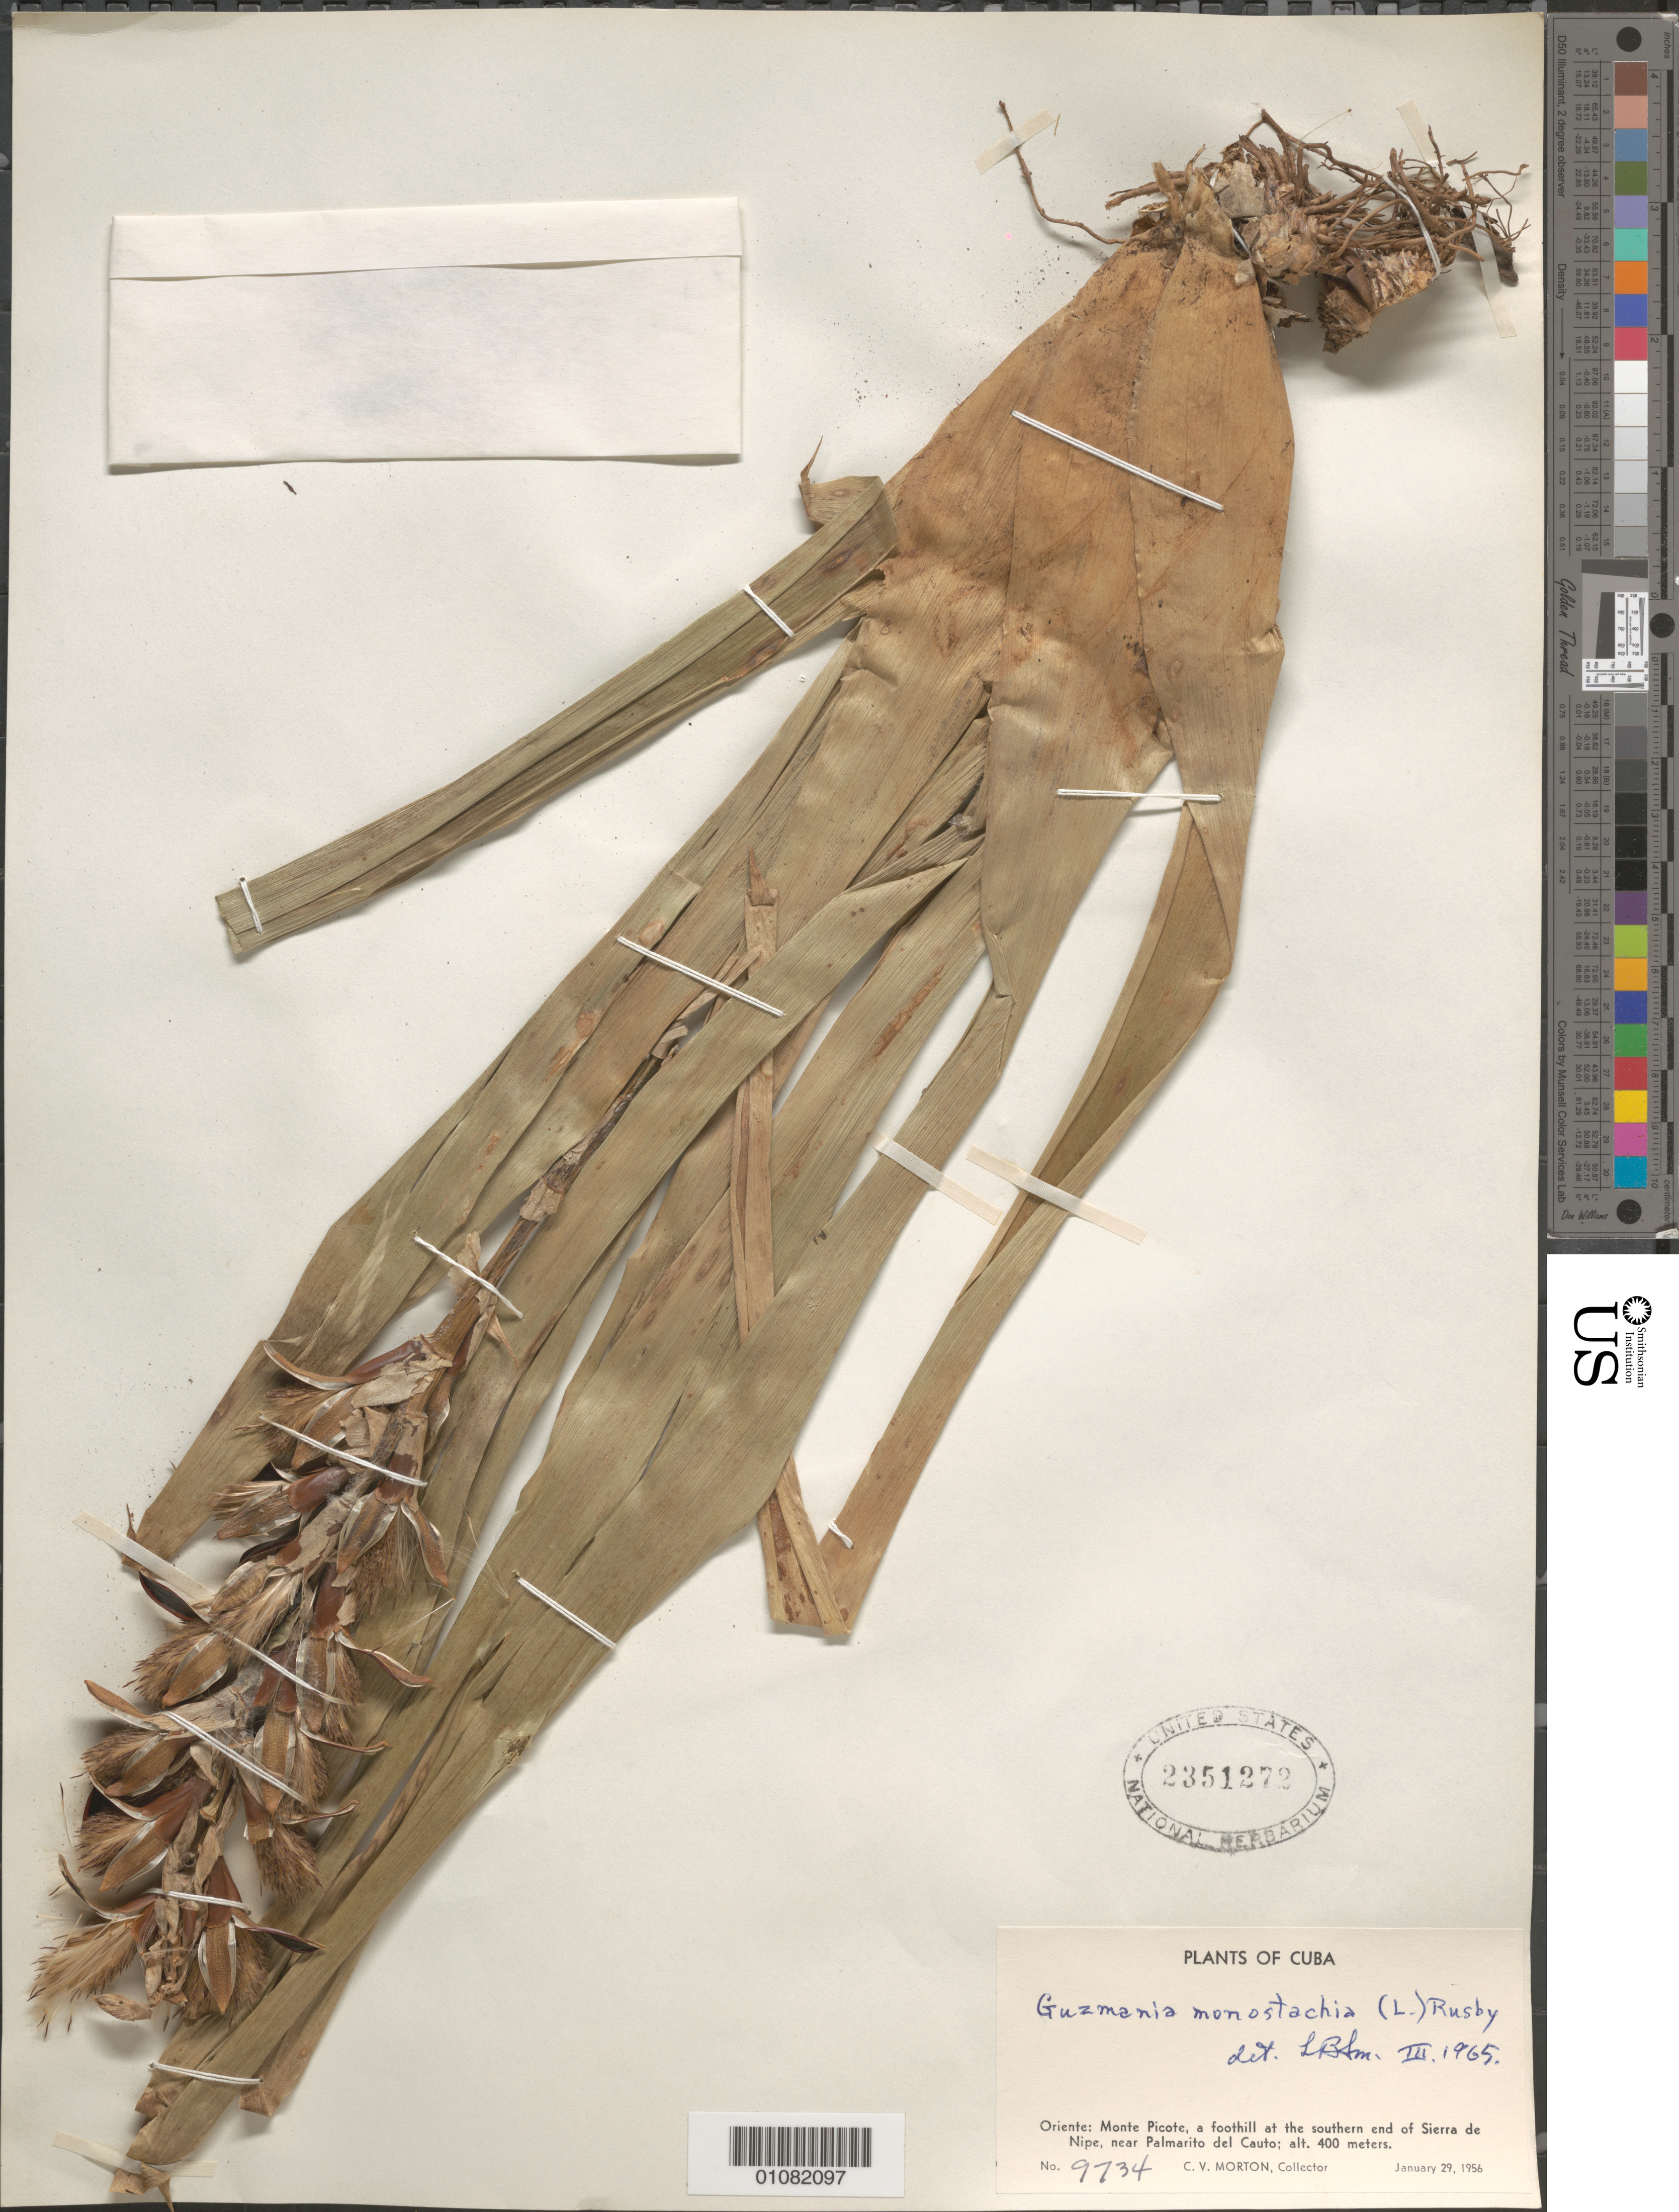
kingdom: Plantae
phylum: Tracheophyta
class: Liliopsida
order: Poales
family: Bromeliaceae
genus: Guzmania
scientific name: Guzmania monostachia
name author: (L.) Rusby ex Mez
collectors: C. V. Morton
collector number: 9734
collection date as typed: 29 Jan 1956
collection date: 1956-01-29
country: Cuba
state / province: Santiago de Cuba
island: Cuba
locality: Oriente: Monte Picote, a foothill at the southern end of Sierra de Nipe, near Palmarito del Cauto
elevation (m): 400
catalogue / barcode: US 2351272